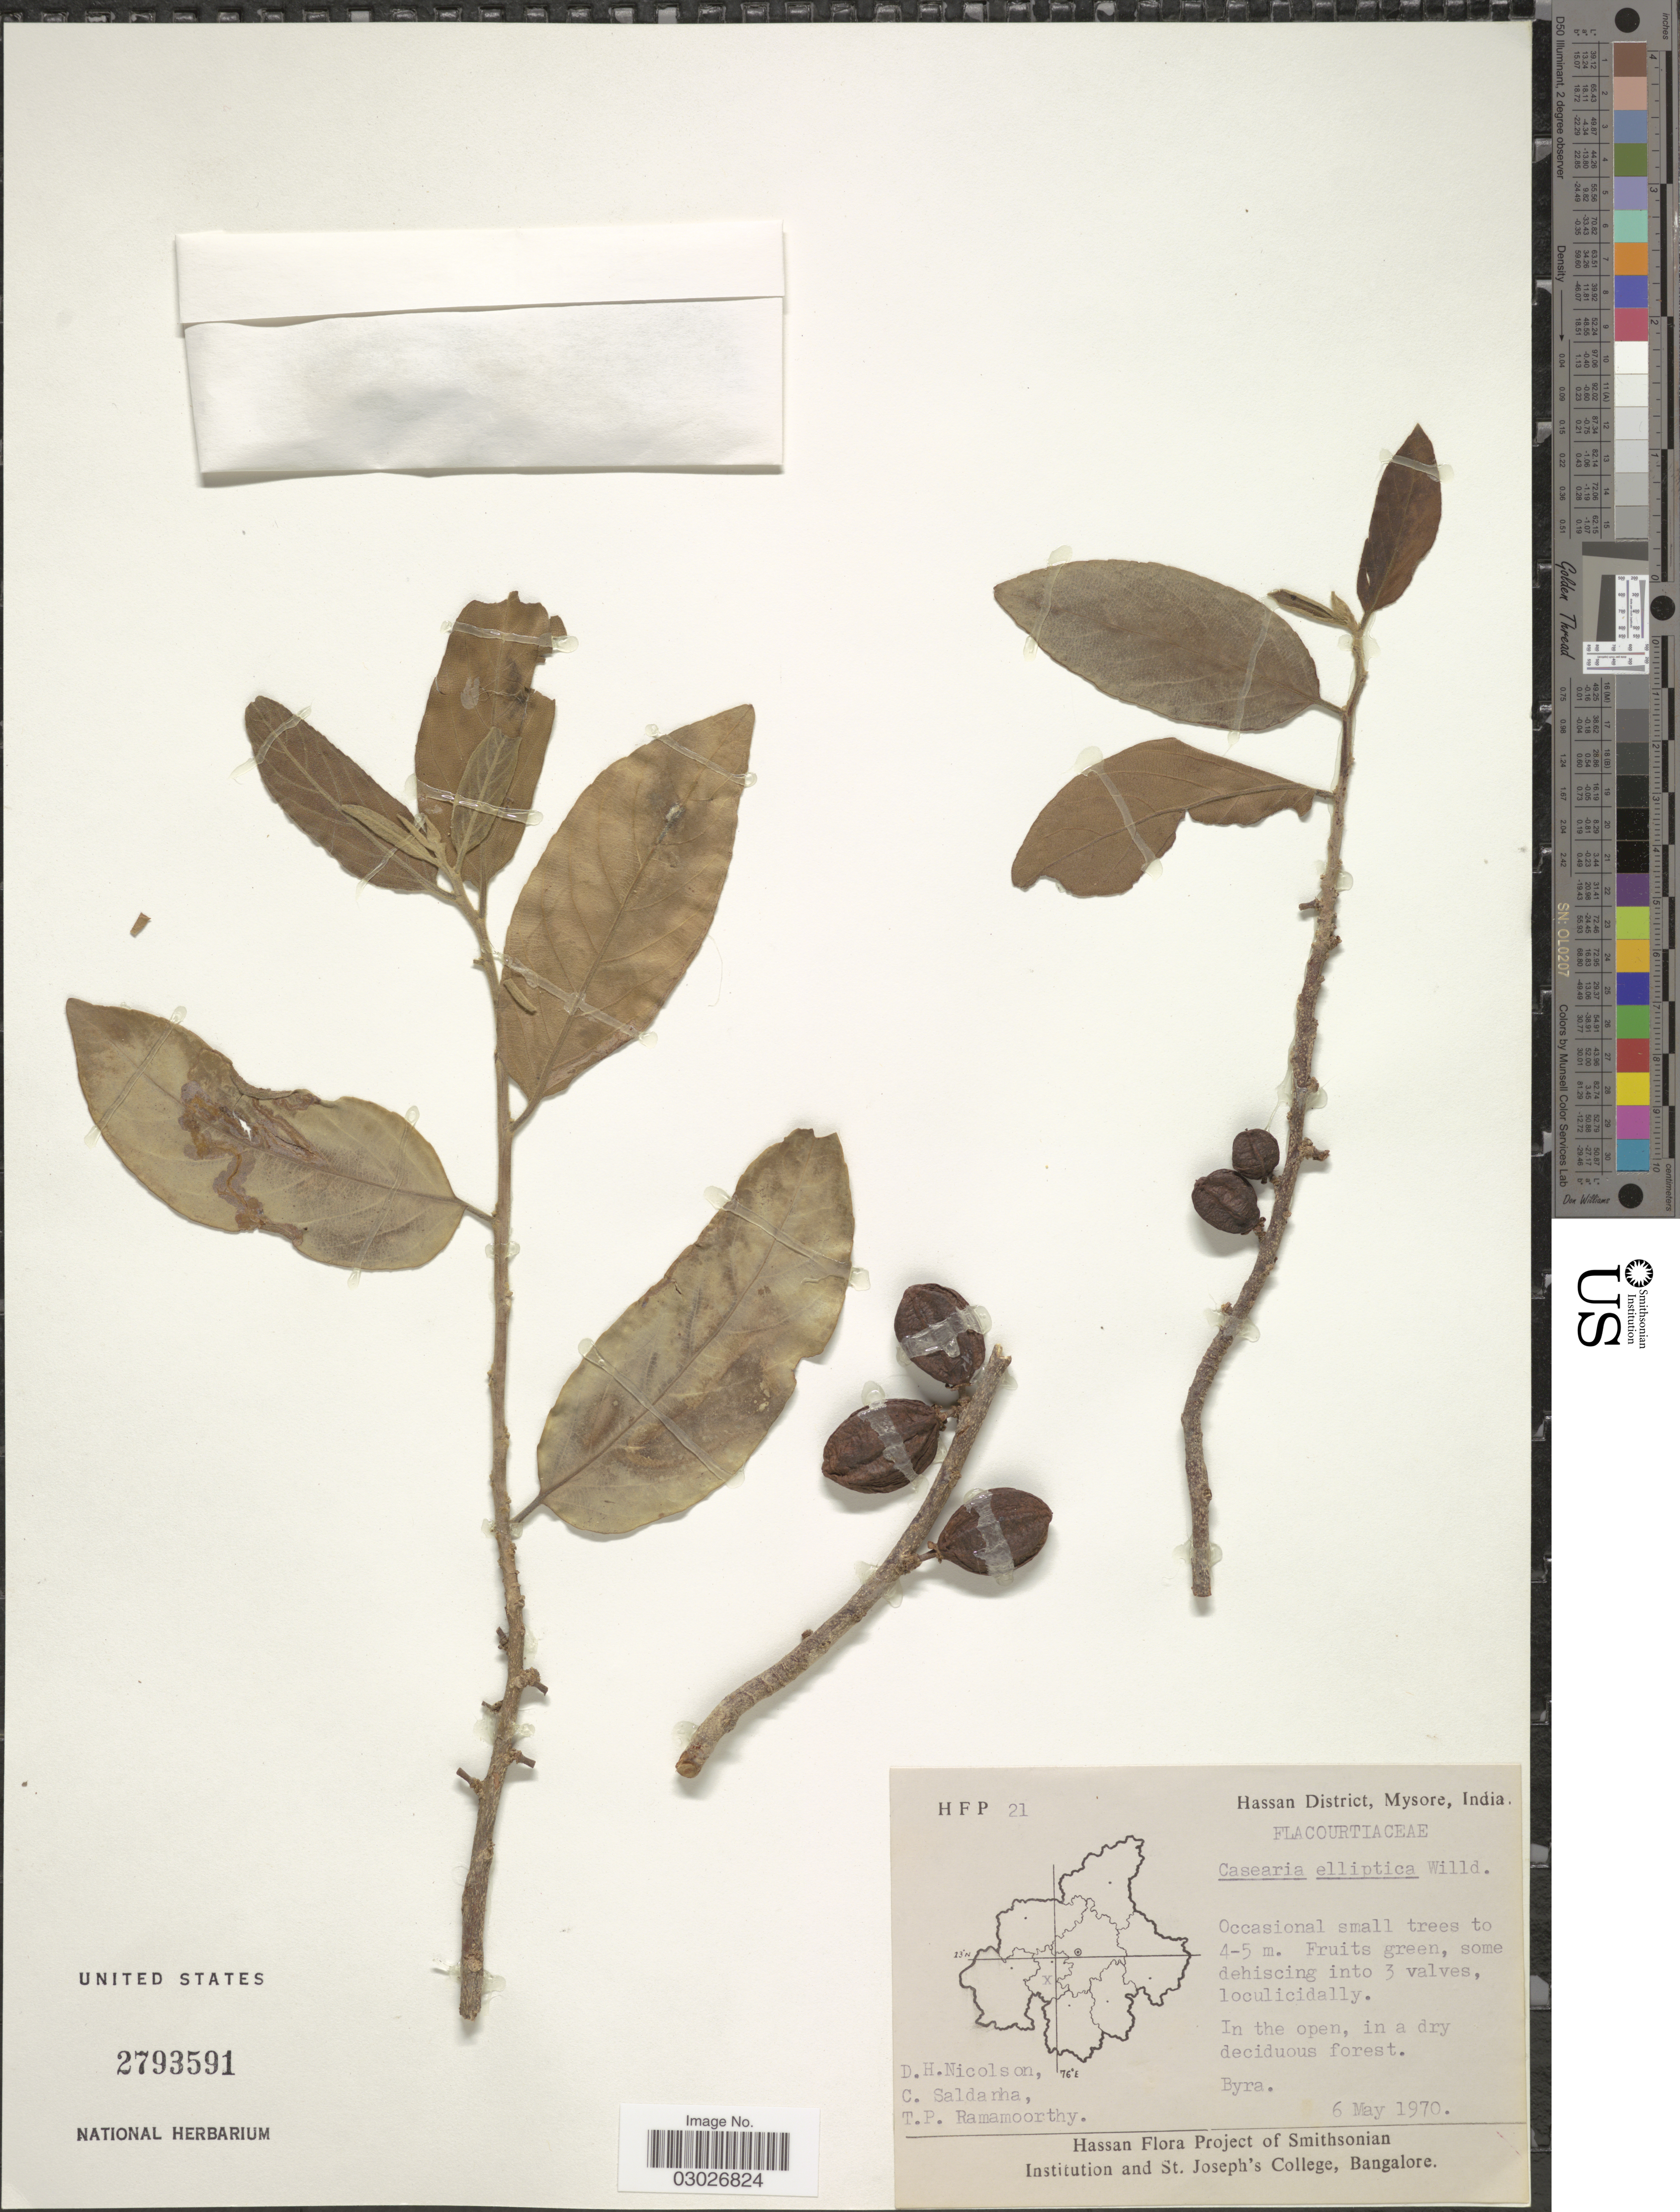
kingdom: Plantae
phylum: Tracheophyta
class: Magnoliopsida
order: Malpighiales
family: Salicaceae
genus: Casearia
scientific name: Casearia tomentosa subsp. tomentosa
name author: Roxb.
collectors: D. H. Nicolson, C. Saldanha & T. P. Ramamoorthy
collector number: HFP 21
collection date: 1970-05-06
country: India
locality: Hassan District, Mysore. In the open, in a dry deciduous forest. Byra.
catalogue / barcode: US 2793591